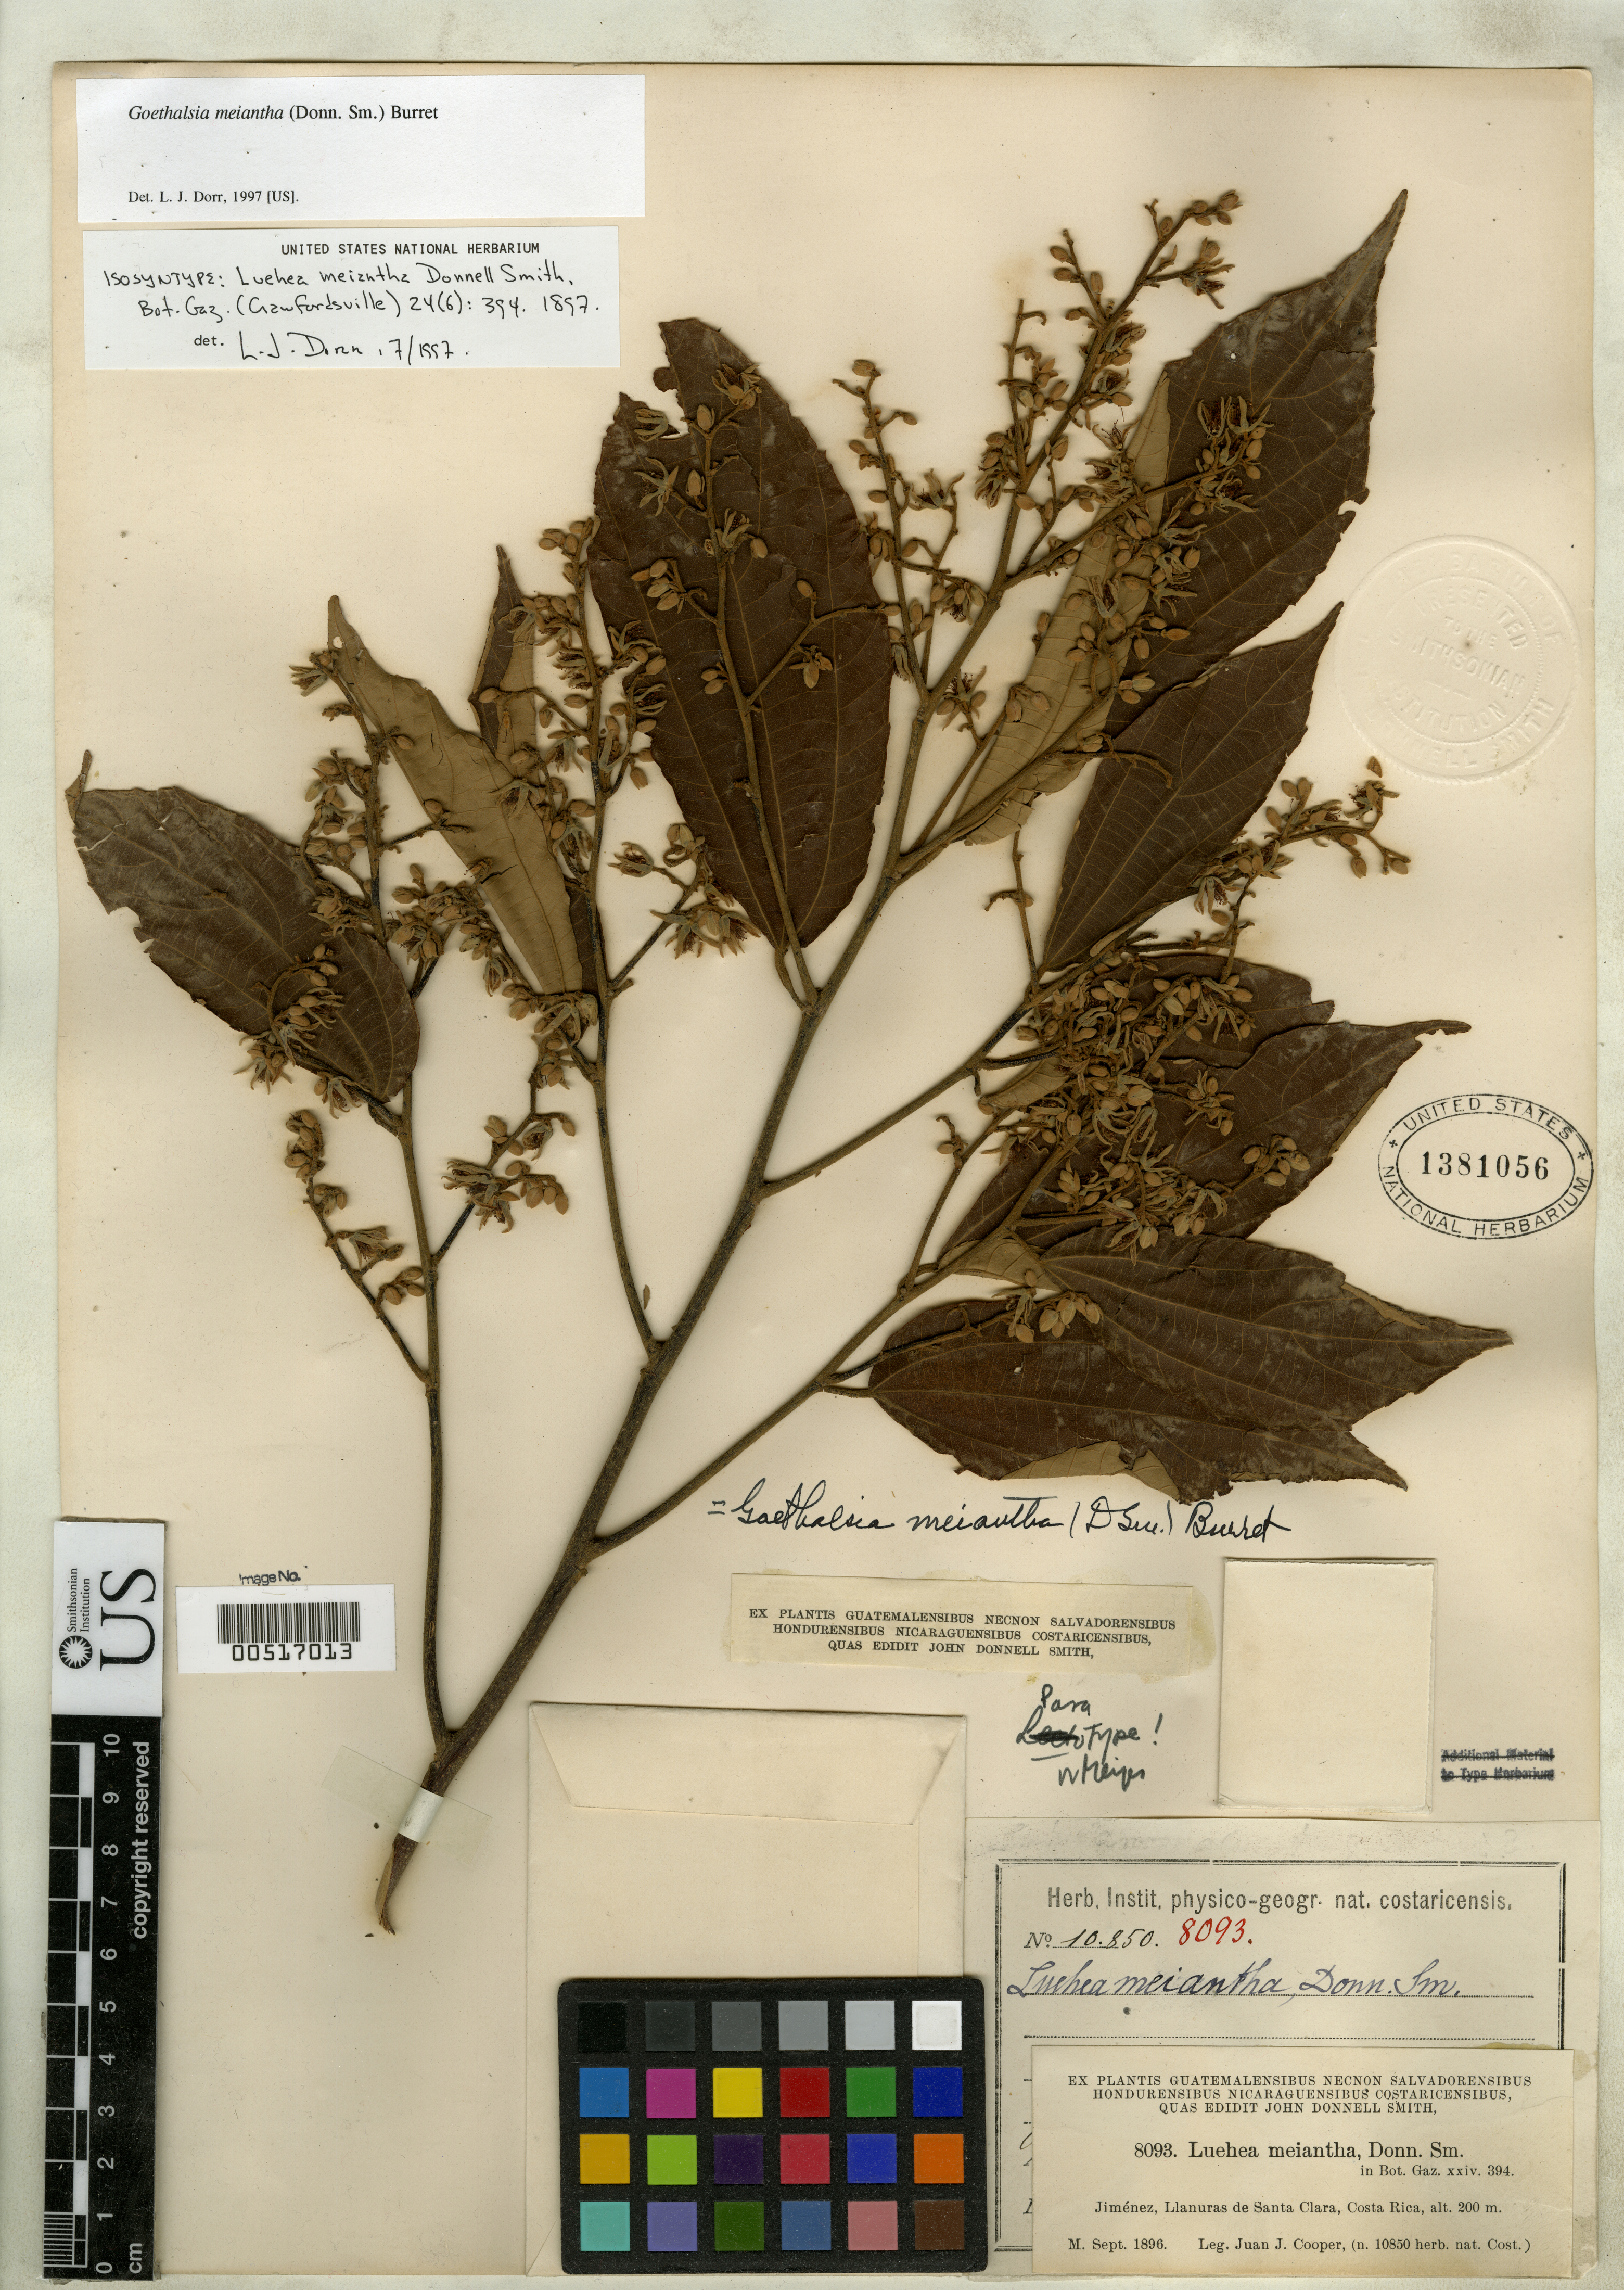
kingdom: Plantae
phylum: Tracheophyta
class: Magnoliopsida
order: Malvales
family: Malvaceae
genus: Luehea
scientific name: Luehea meiantha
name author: Donn. Sm.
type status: Syntype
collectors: J. J. Cooper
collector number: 10850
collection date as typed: Sep 1896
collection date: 1896-09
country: Costa Rica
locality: Jimenez, Llanuras de Santa Clara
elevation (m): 200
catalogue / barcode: US 1381056